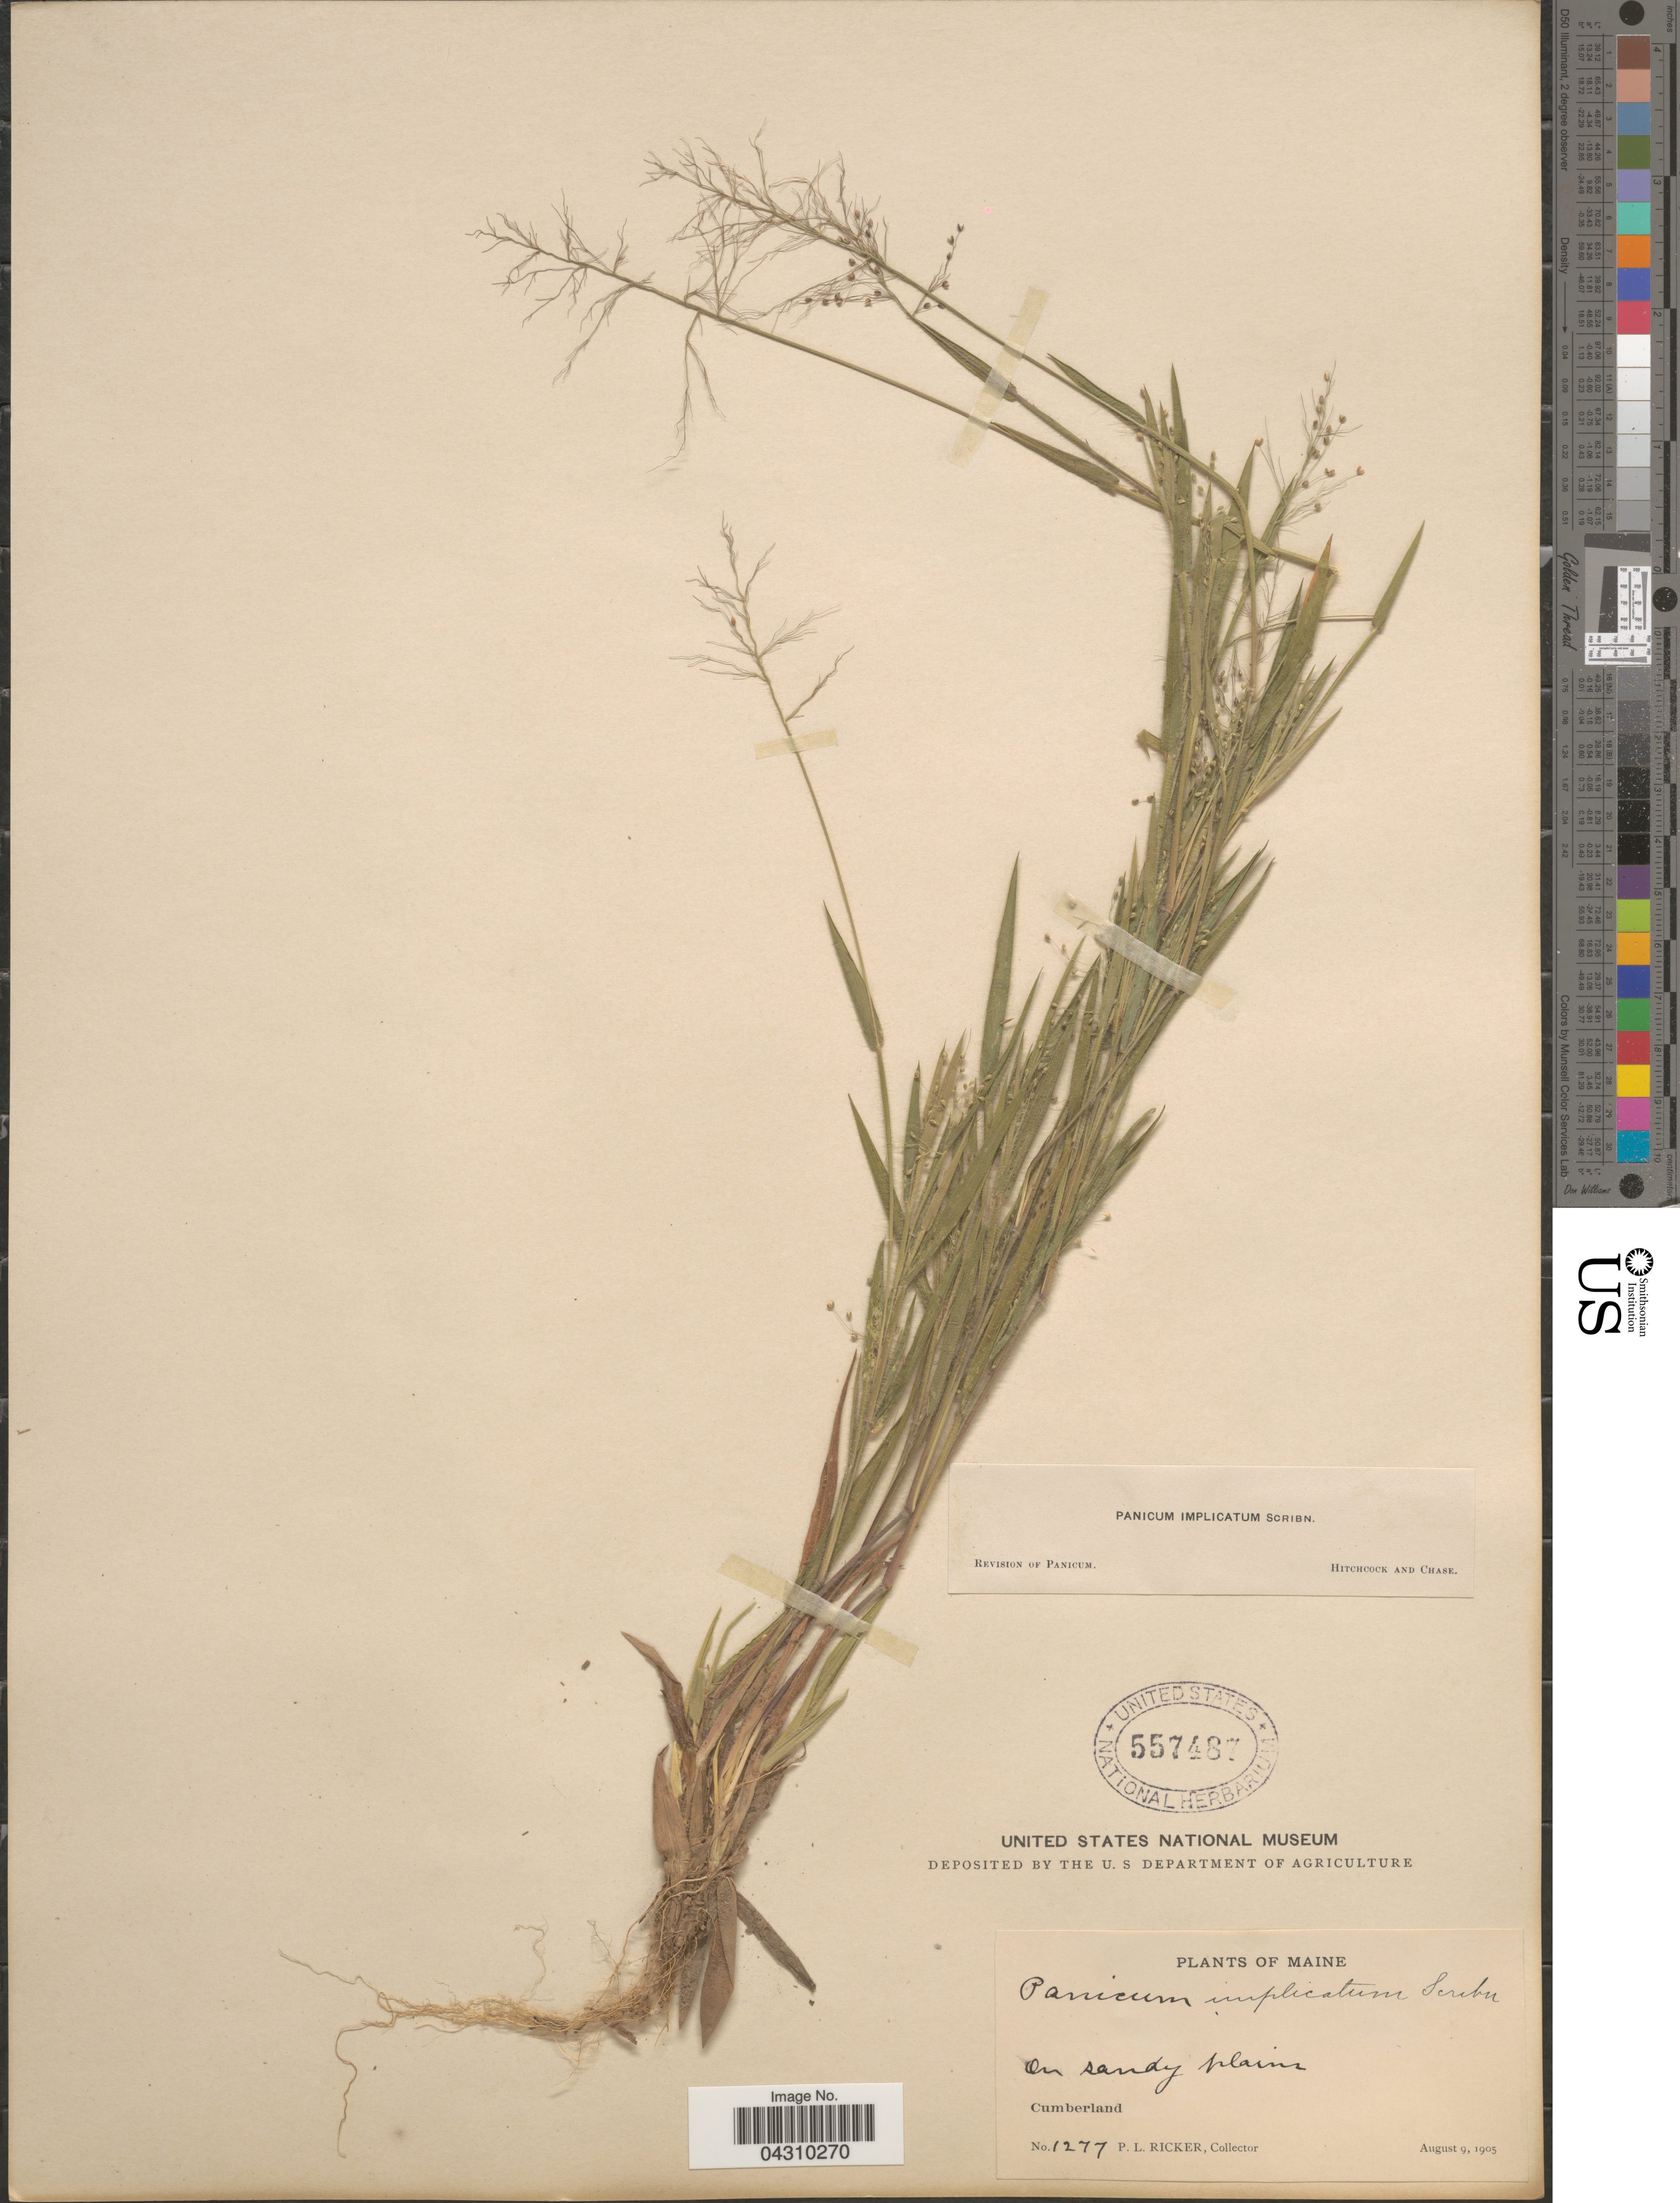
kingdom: Plantae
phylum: Tracheophyta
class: Liliopsida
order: Poales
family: Poaceae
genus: Dichanthelium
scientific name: Dichanthelium acuminatum var. acuminatum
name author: (Sw.) Gould & C.A. Clark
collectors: P. Ricker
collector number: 1277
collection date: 1905-08-09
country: United States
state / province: Maine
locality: On sandy plains. Cumberland.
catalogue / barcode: US 557487